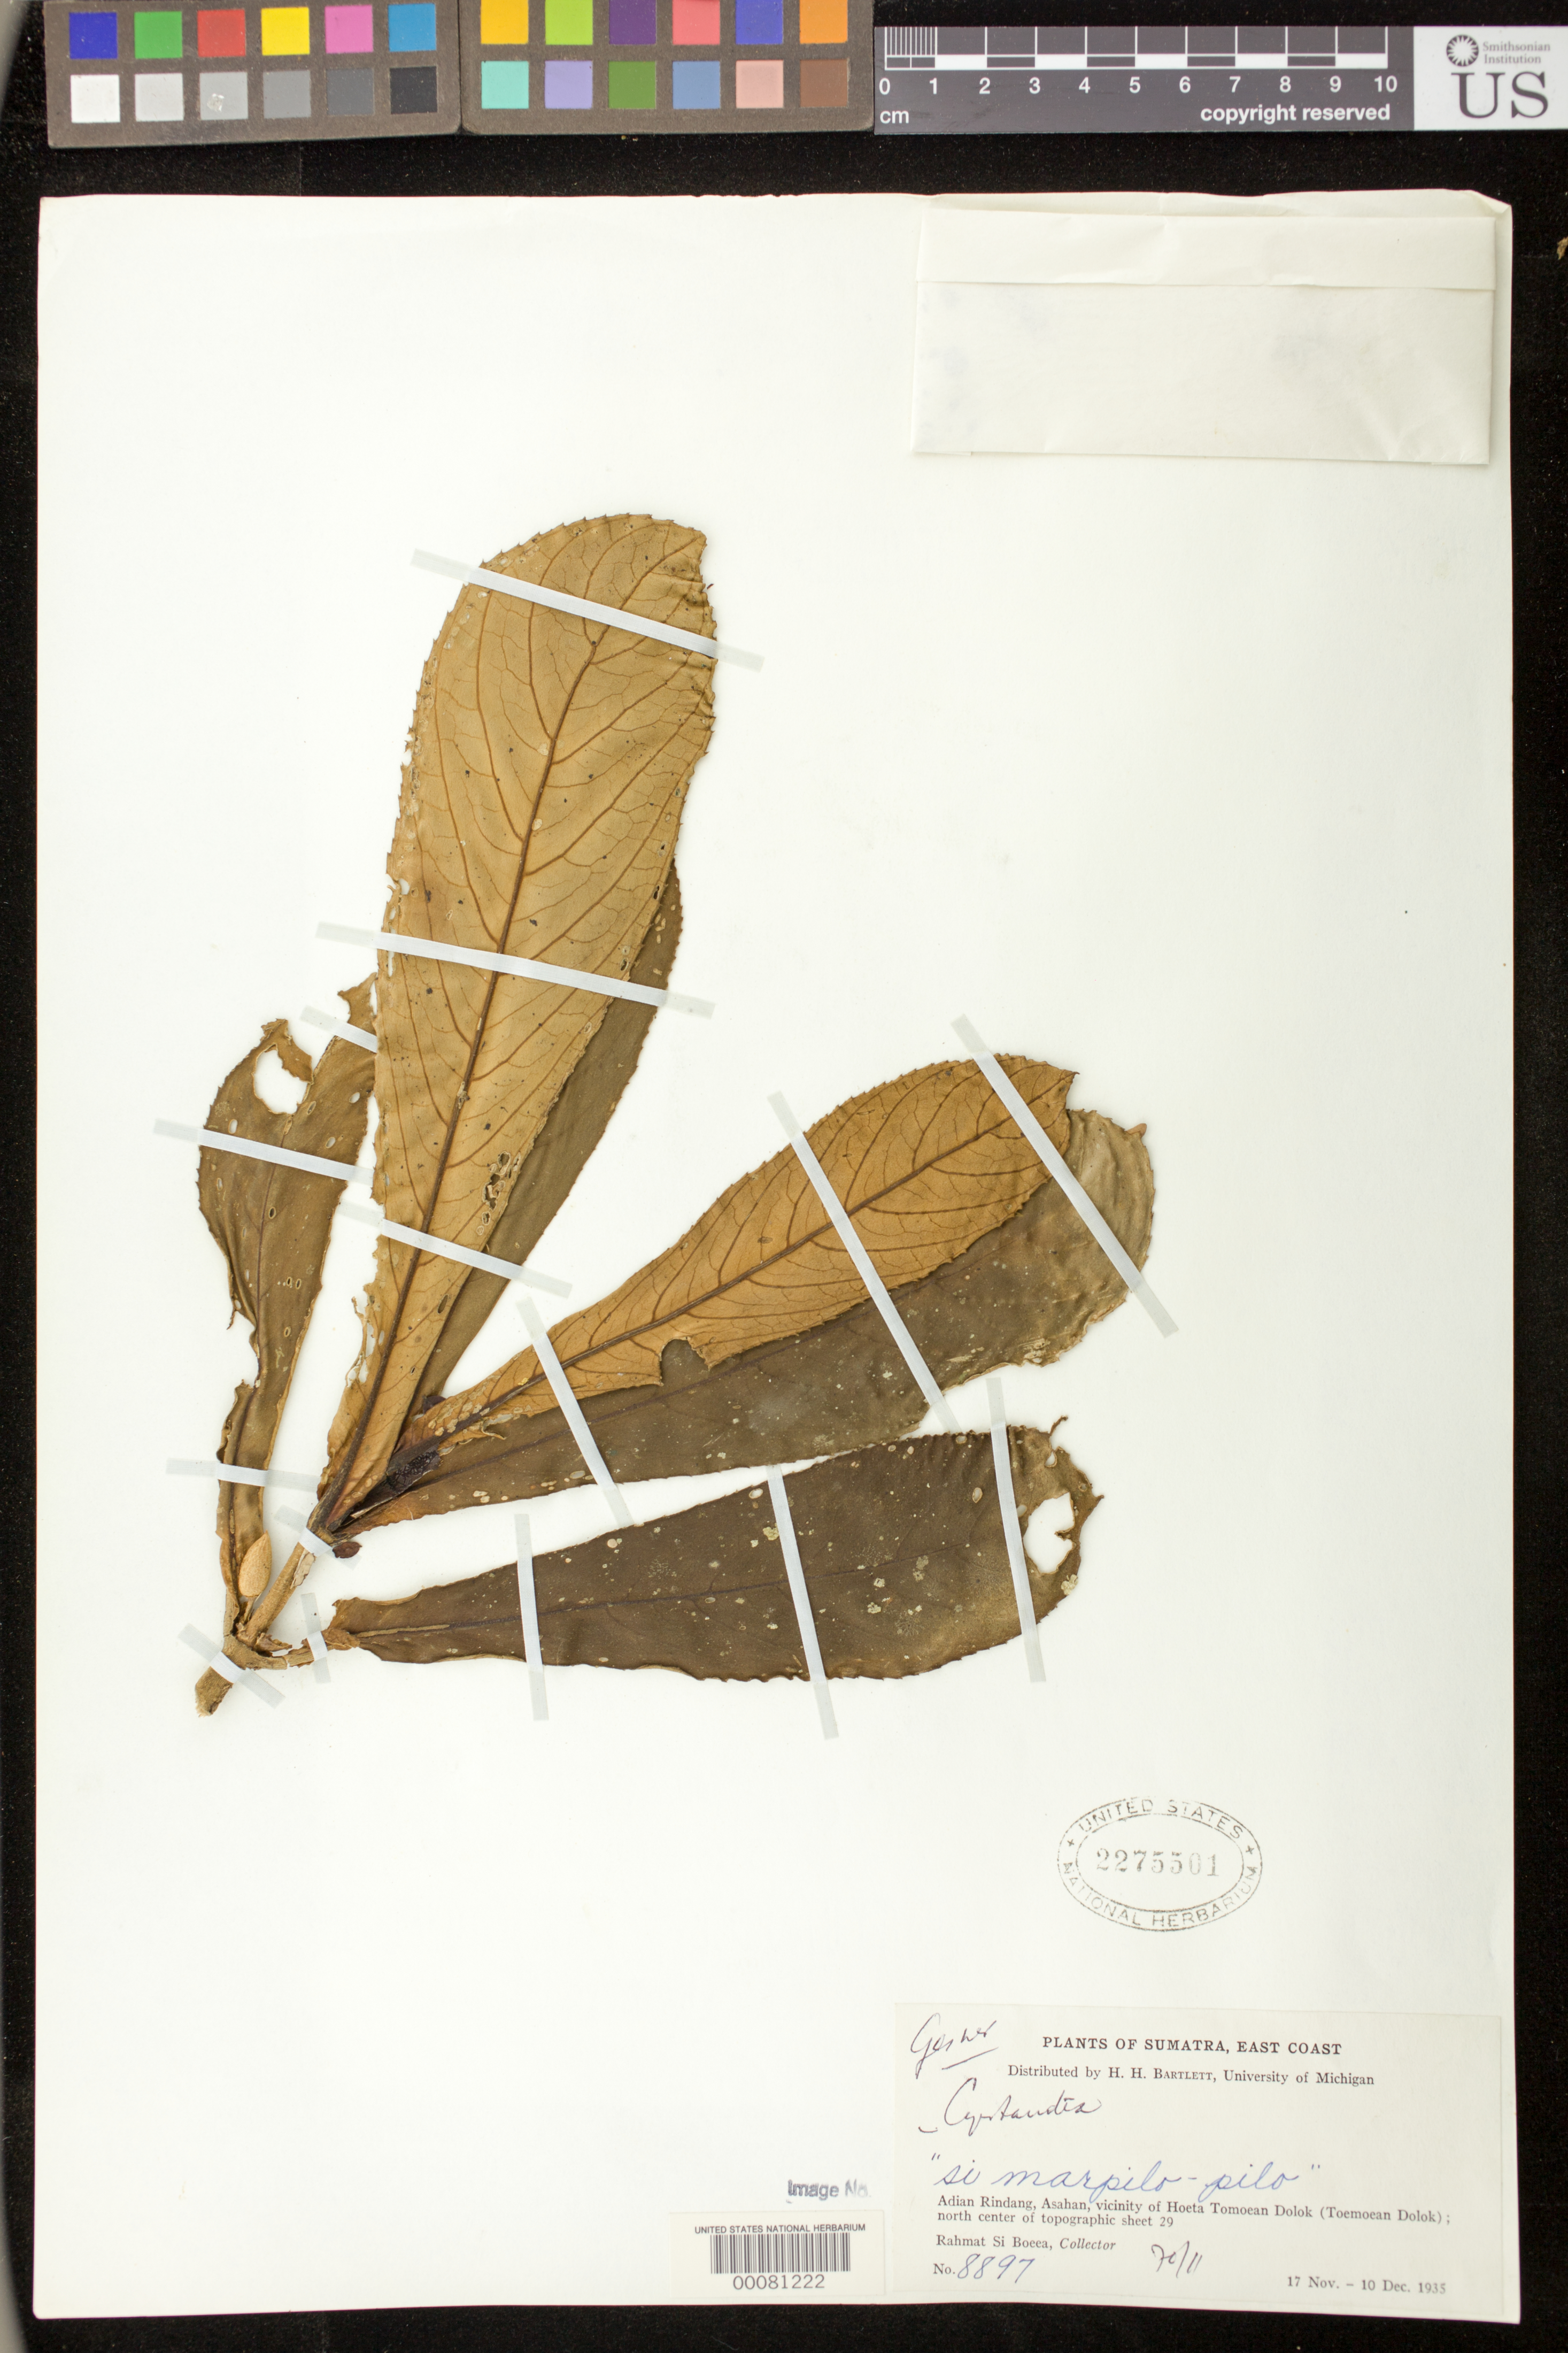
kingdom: Plantae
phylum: Tracheophyta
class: Magnoliopsida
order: Lamiales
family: Gesneriaceae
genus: Cyrtandra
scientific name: Cyrtandra sp.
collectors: Rahmat Si Boeea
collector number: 8897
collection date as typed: Nov-Dec 1935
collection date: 1935-11/1935-12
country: Indonesia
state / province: Sumatra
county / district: Sumatera Utara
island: Sumatra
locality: East coast, adian rindang, asahan, vicinity of hoeta tomoean dolok (toemoean dolok), n center of topographic sheet 29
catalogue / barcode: US 2275501